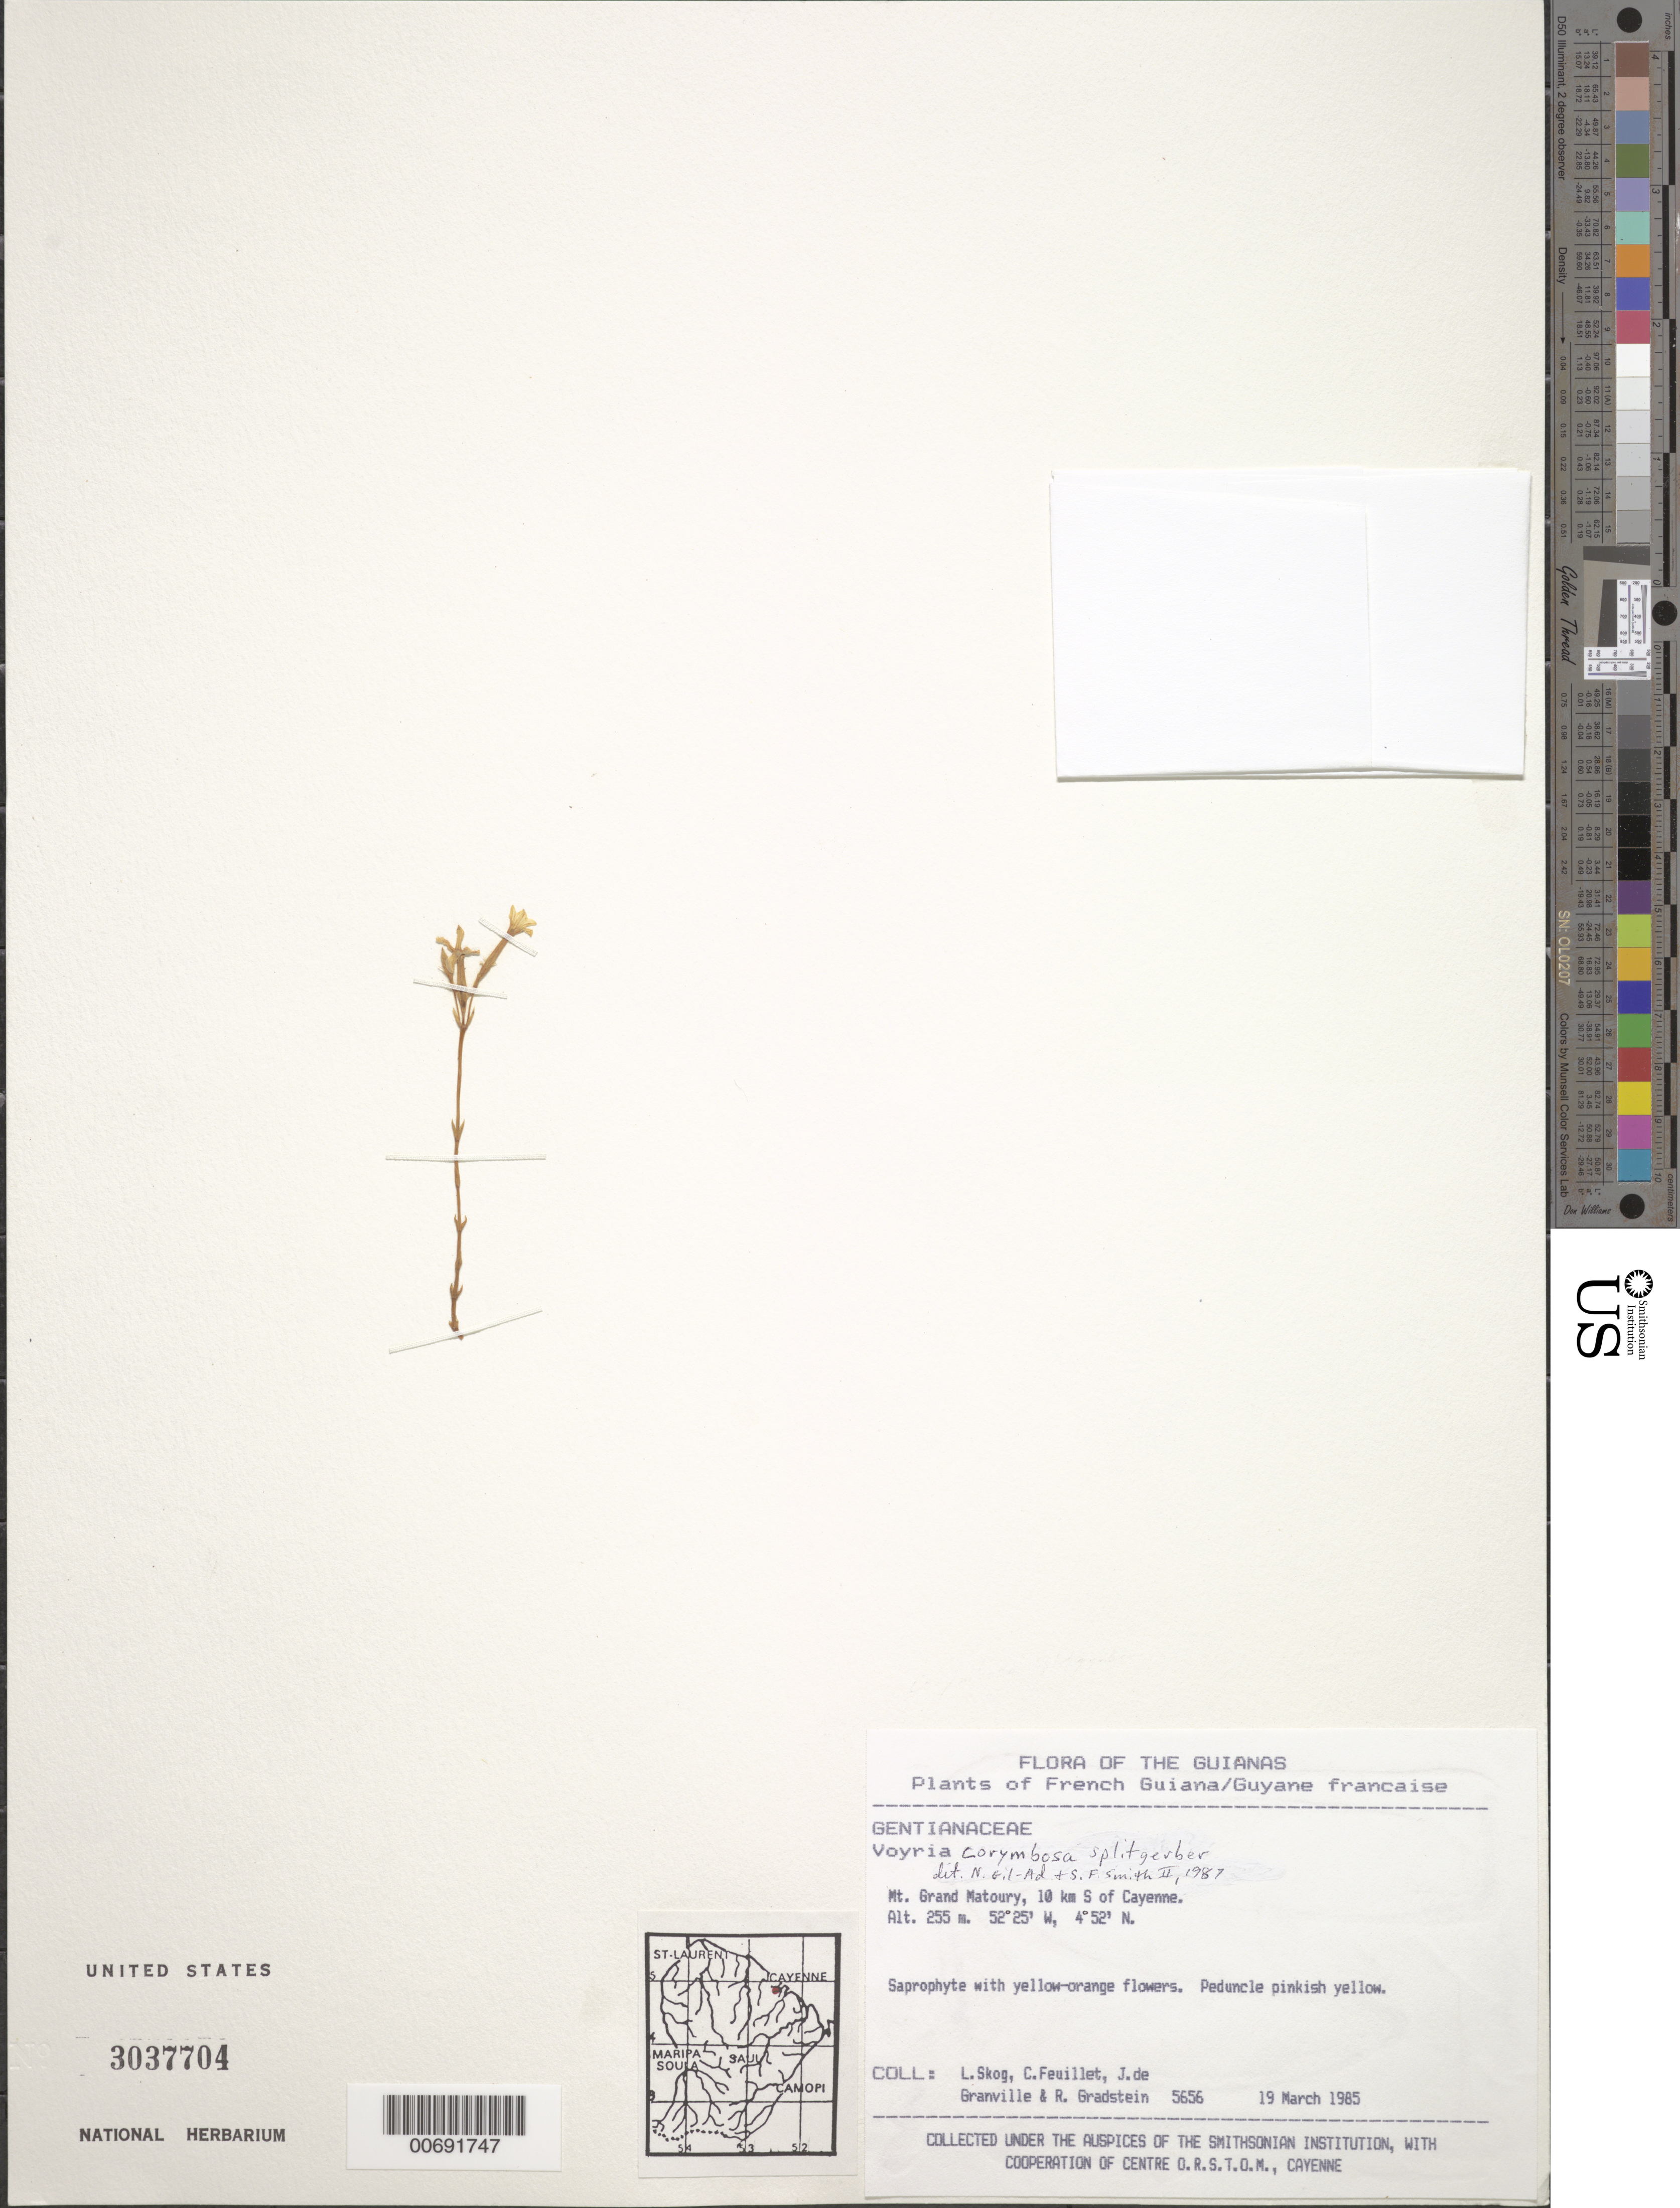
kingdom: Plantae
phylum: Tracheophyta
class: Magnoliopsida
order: Gentianales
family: Gentianaceae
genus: Voyria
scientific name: Voyria corymbosa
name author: Splitg.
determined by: Gil-Ad, N. L.; Smith, S. F.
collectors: L. E. Skog, C. Feuillet, J.-J. de Granville & R. Gradstein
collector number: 5656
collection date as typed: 19 March 1985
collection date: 1985-03-19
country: French Guiana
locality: Mt. Grand Matoury, 10 km S of Cayenne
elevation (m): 255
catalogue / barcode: US 3037704